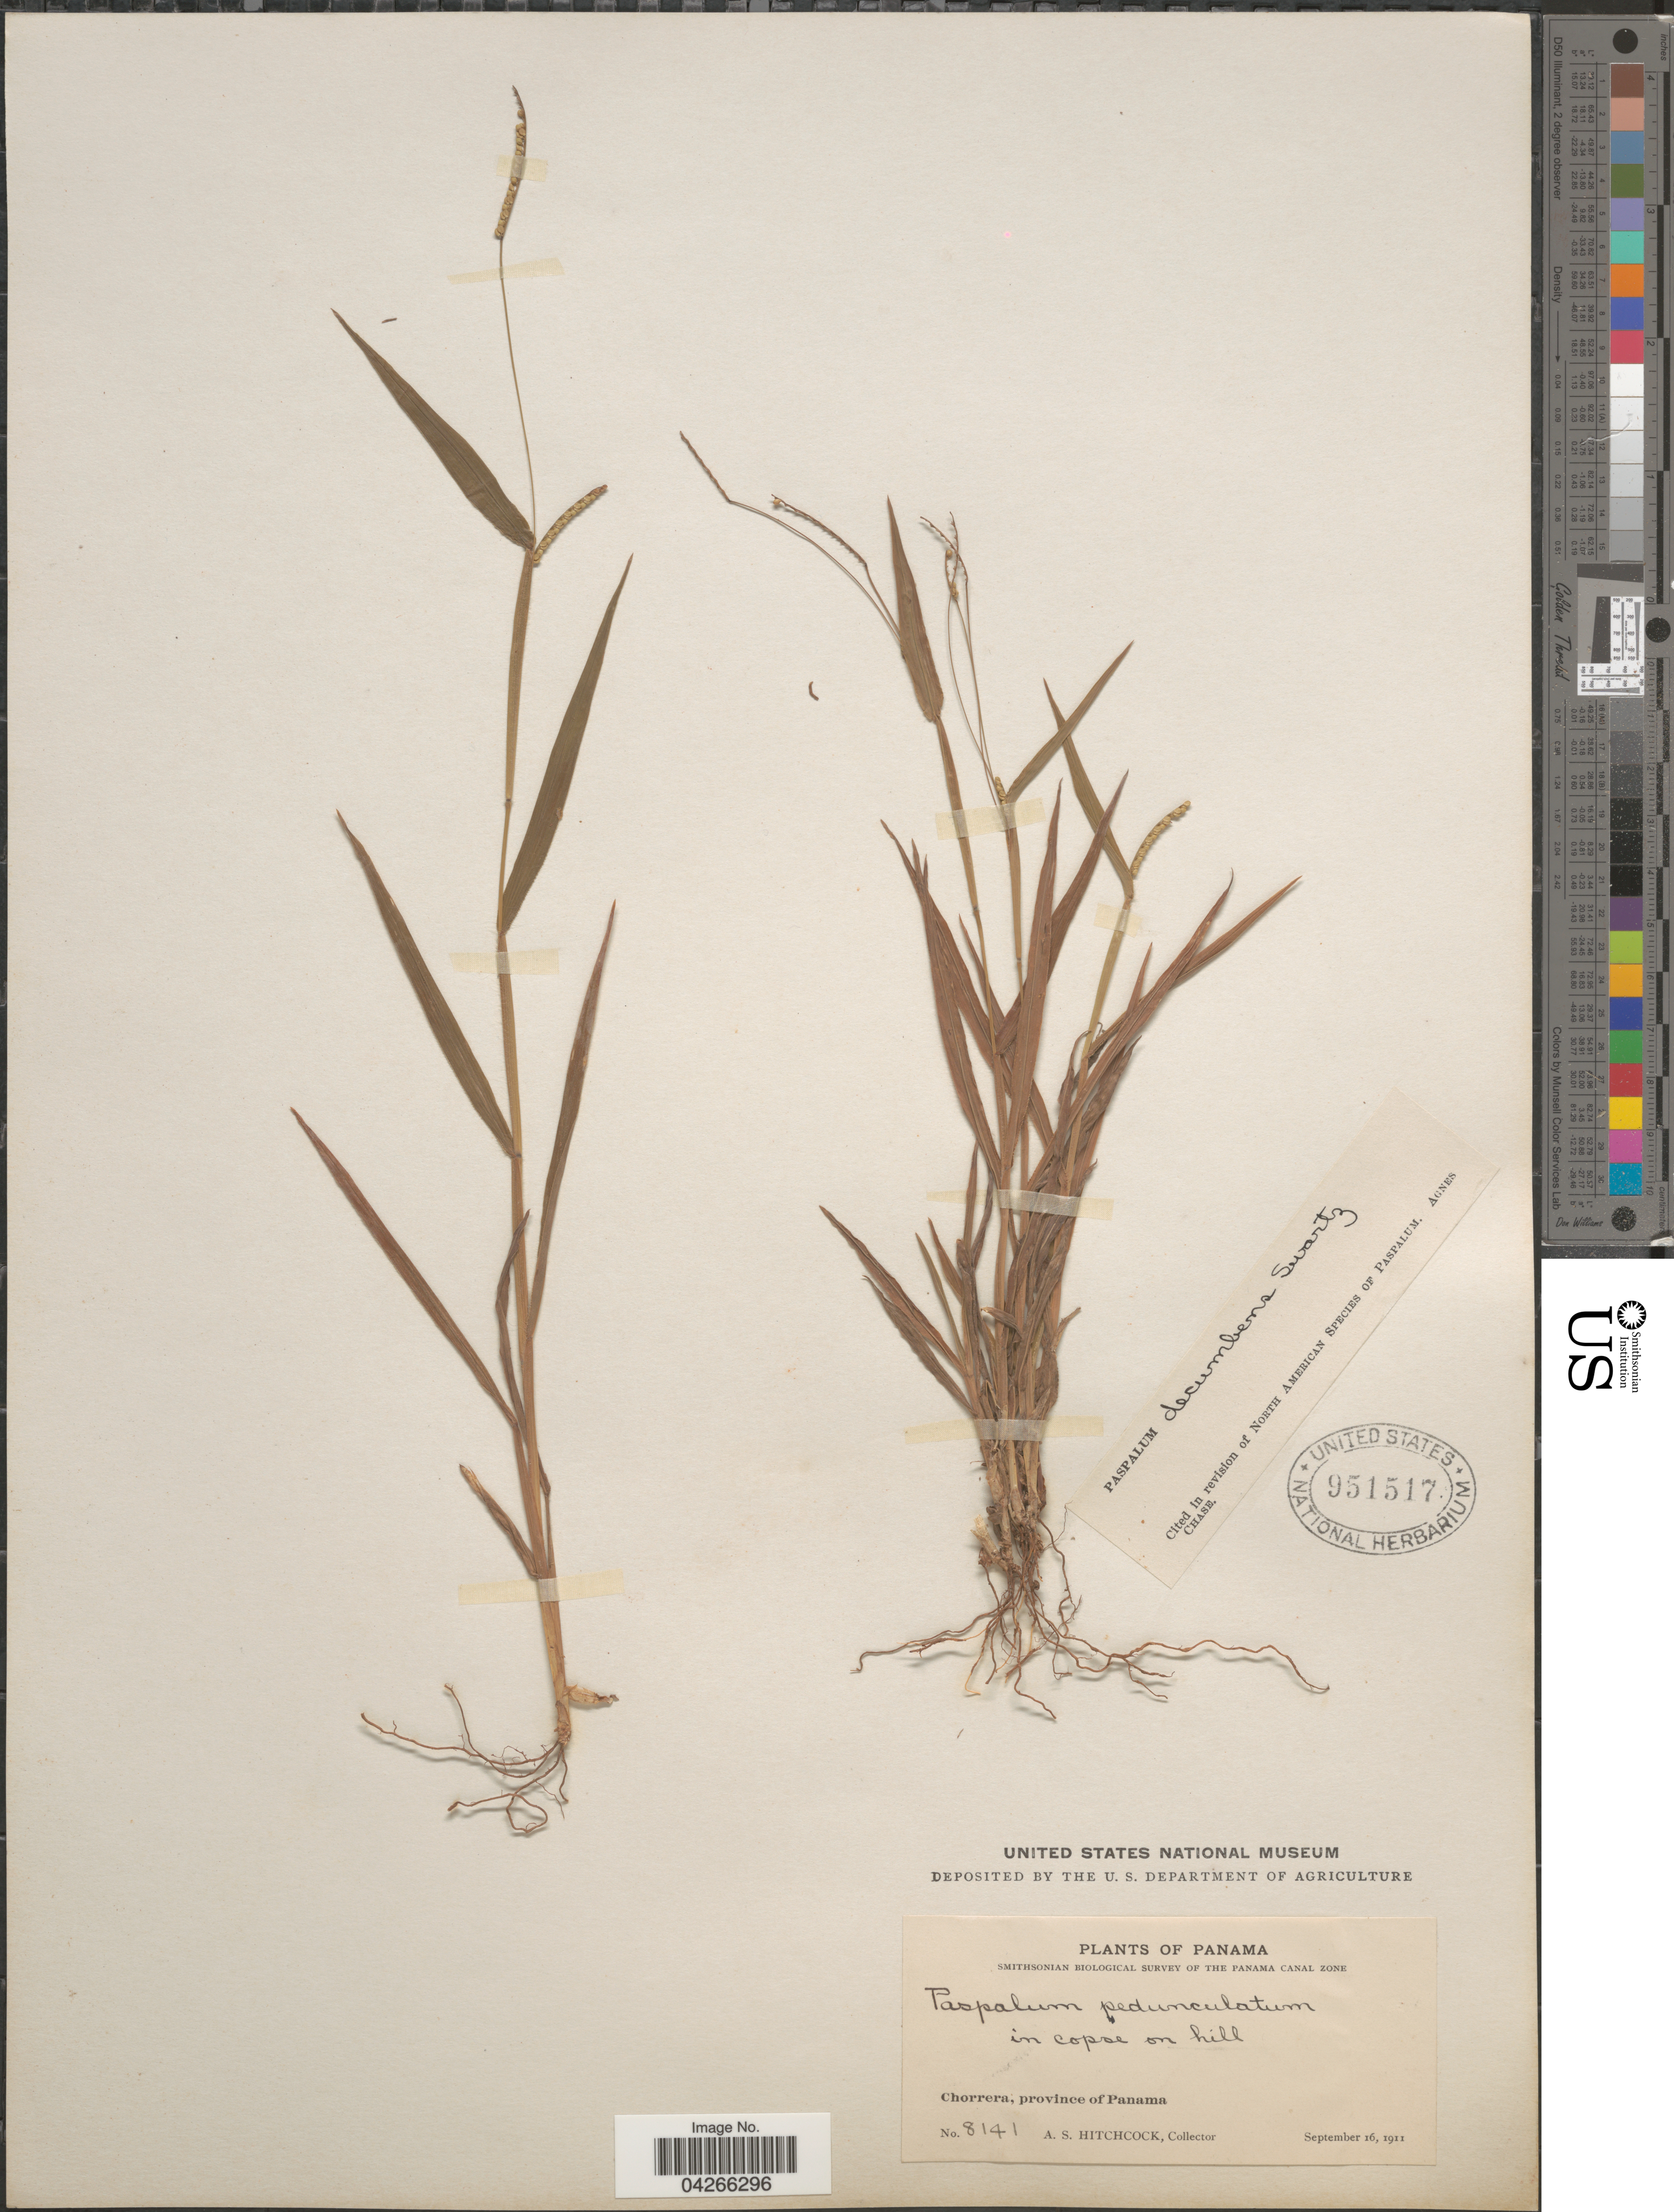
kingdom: Plantae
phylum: Tracheophyta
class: Liliopsida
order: Poales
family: Poaceae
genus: Paspalum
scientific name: Paspalum decumbens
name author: Sw.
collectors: A. S. Hitchcock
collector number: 8141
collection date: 1911-09-16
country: Panama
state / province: Panamá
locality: Smithsonian Biological Survey of the Panama Canal Zone. In copse on hill. Chorrera.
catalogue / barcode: US 951517